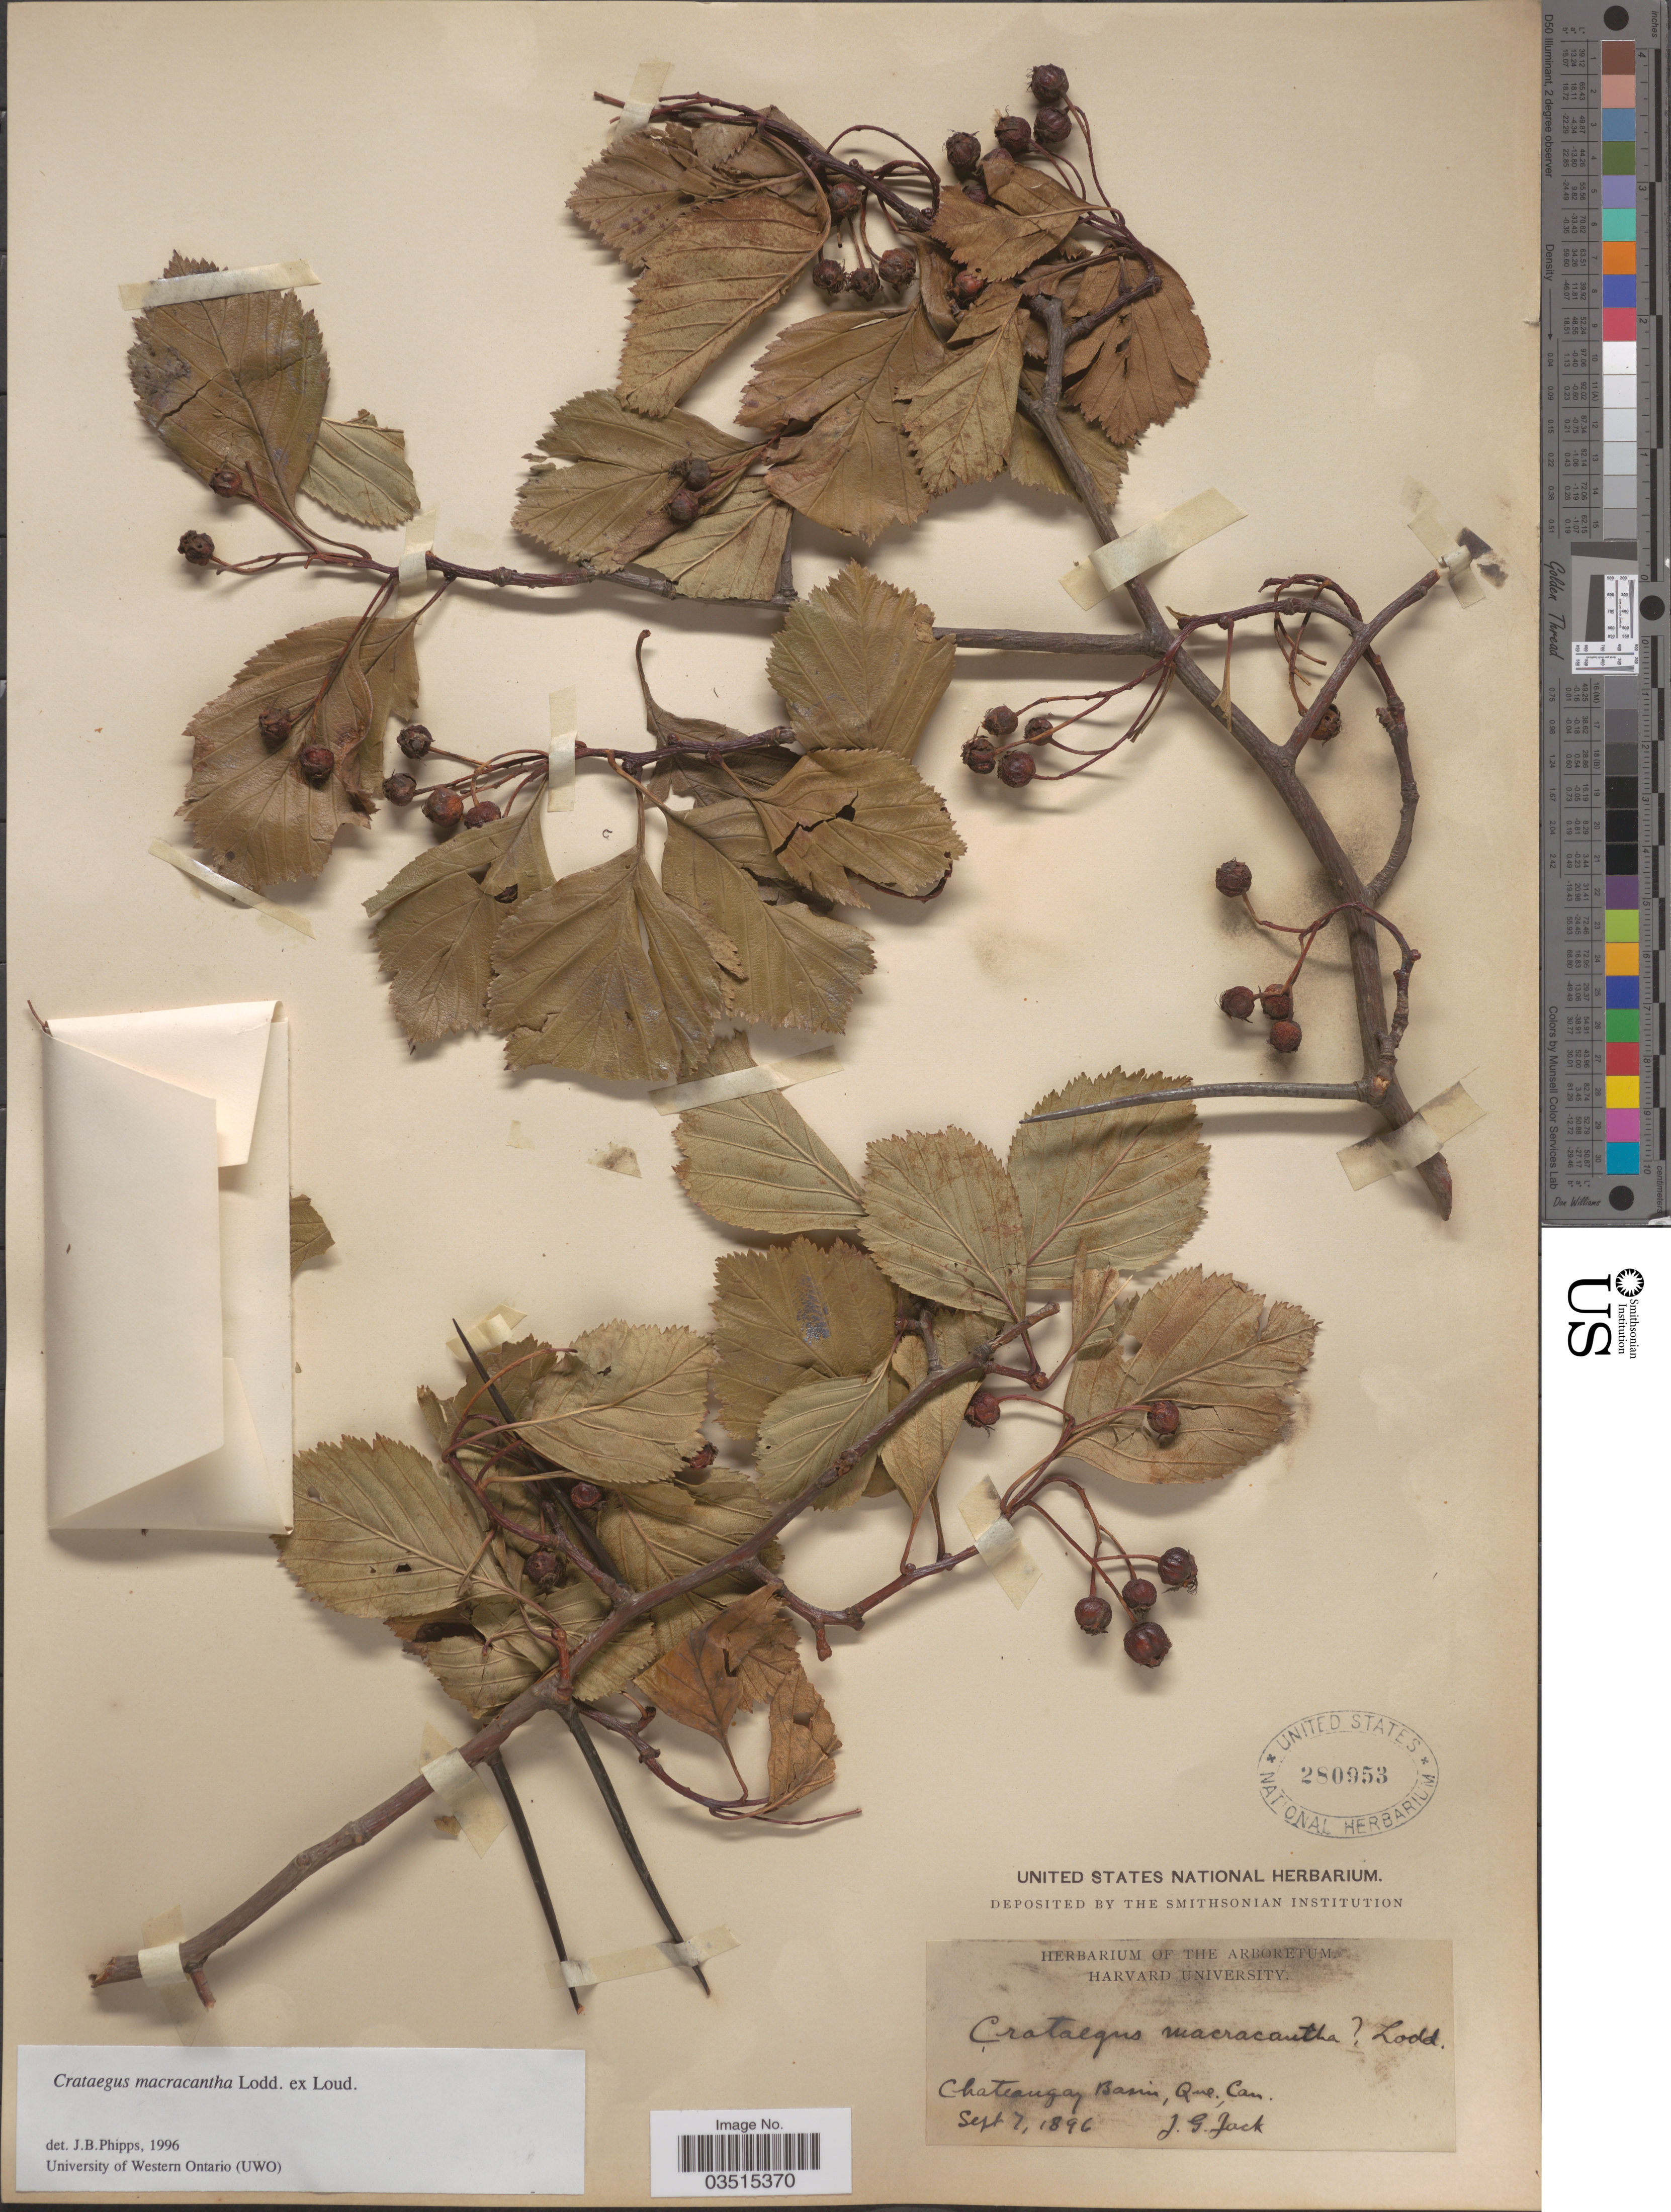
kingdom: Plantae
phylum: Tracheophyta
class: Magnoliopsida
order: Rosales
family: Rosaceae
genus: Crataegus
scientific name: Crataegus macracantha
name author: (Lindl.) Lodd. ex Loudon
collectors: J. G. Jack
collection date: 1896-09-07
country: Canada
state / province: Quebec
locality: Chateauguay Basin.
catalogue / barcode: US 280953